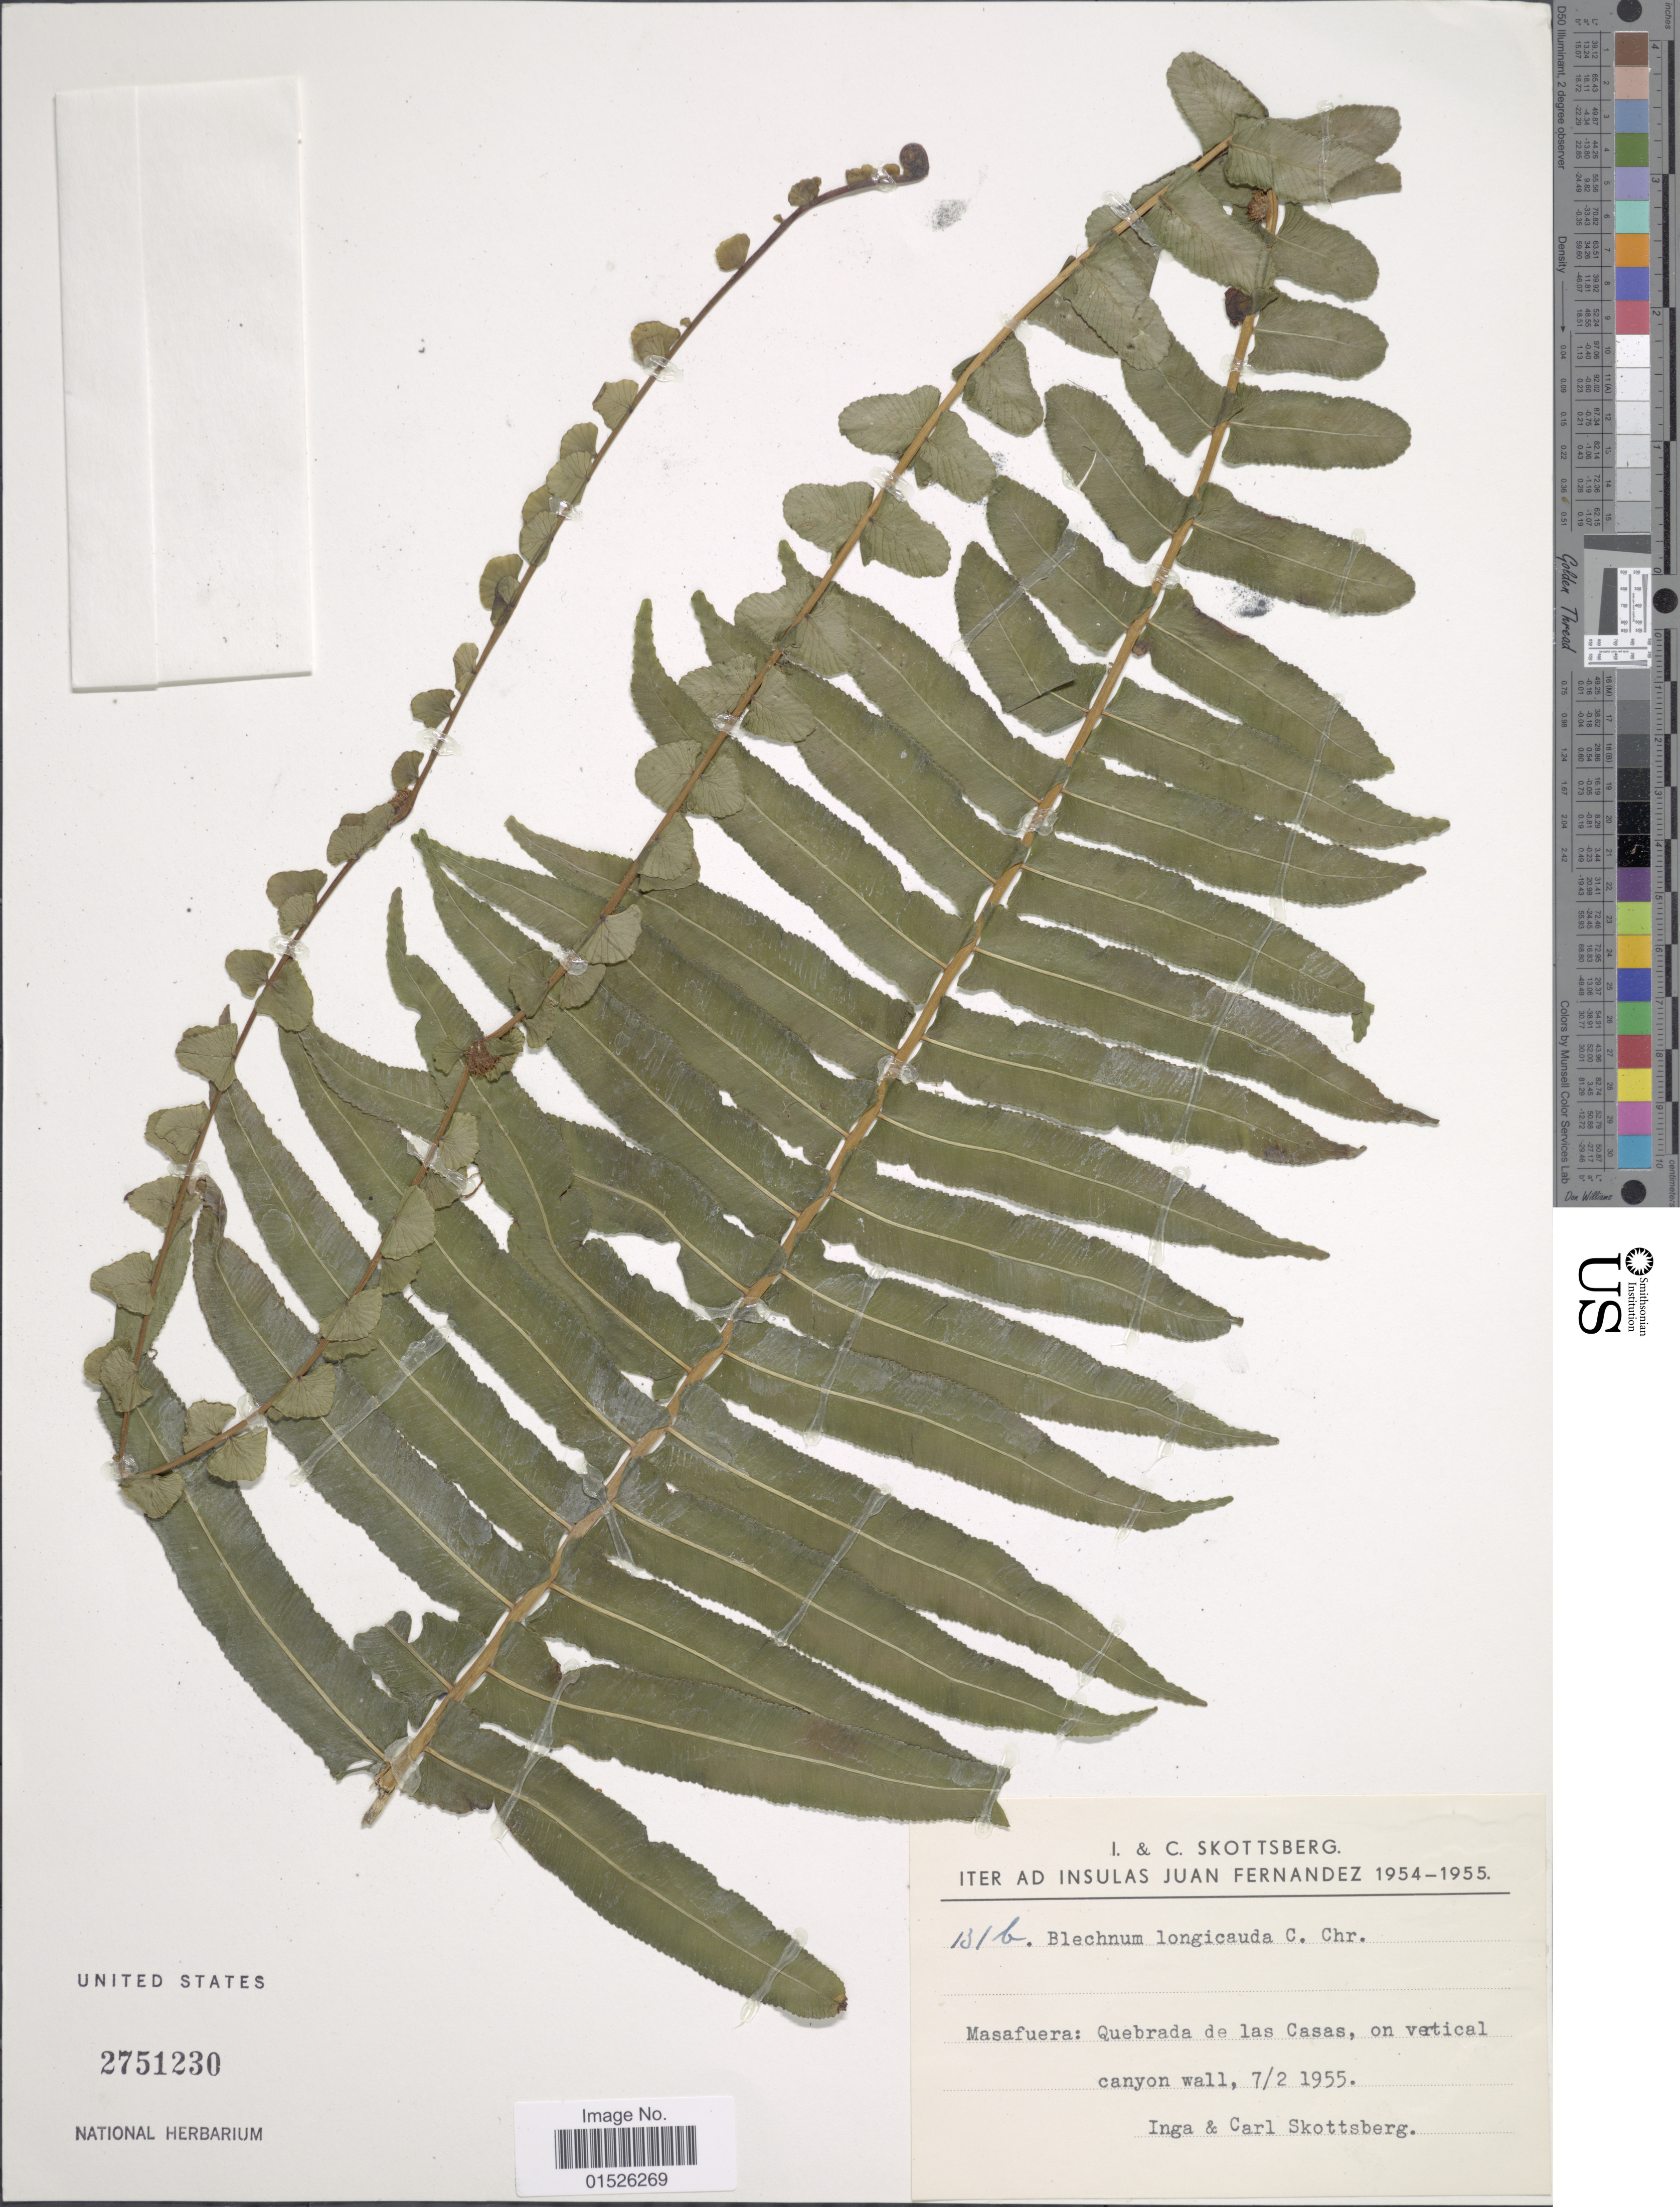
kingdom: Plantae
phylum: Tracheophyta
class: Polypodiopsida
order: Polypodiales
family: Blechnaceae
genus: Blechnum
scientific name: Blechnum leyboldtianum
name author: (Phil.) C. Chr.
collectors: I. Skottsberg & C. Skottsberg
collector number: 131b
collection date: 1955-02-07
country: Chile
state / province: Valparaíso (V)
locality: Iter ad insulas Juan Fernandez, Masafuera: Quebrada de la Casas, on vertical canyon wall.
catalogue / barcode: US 2751230